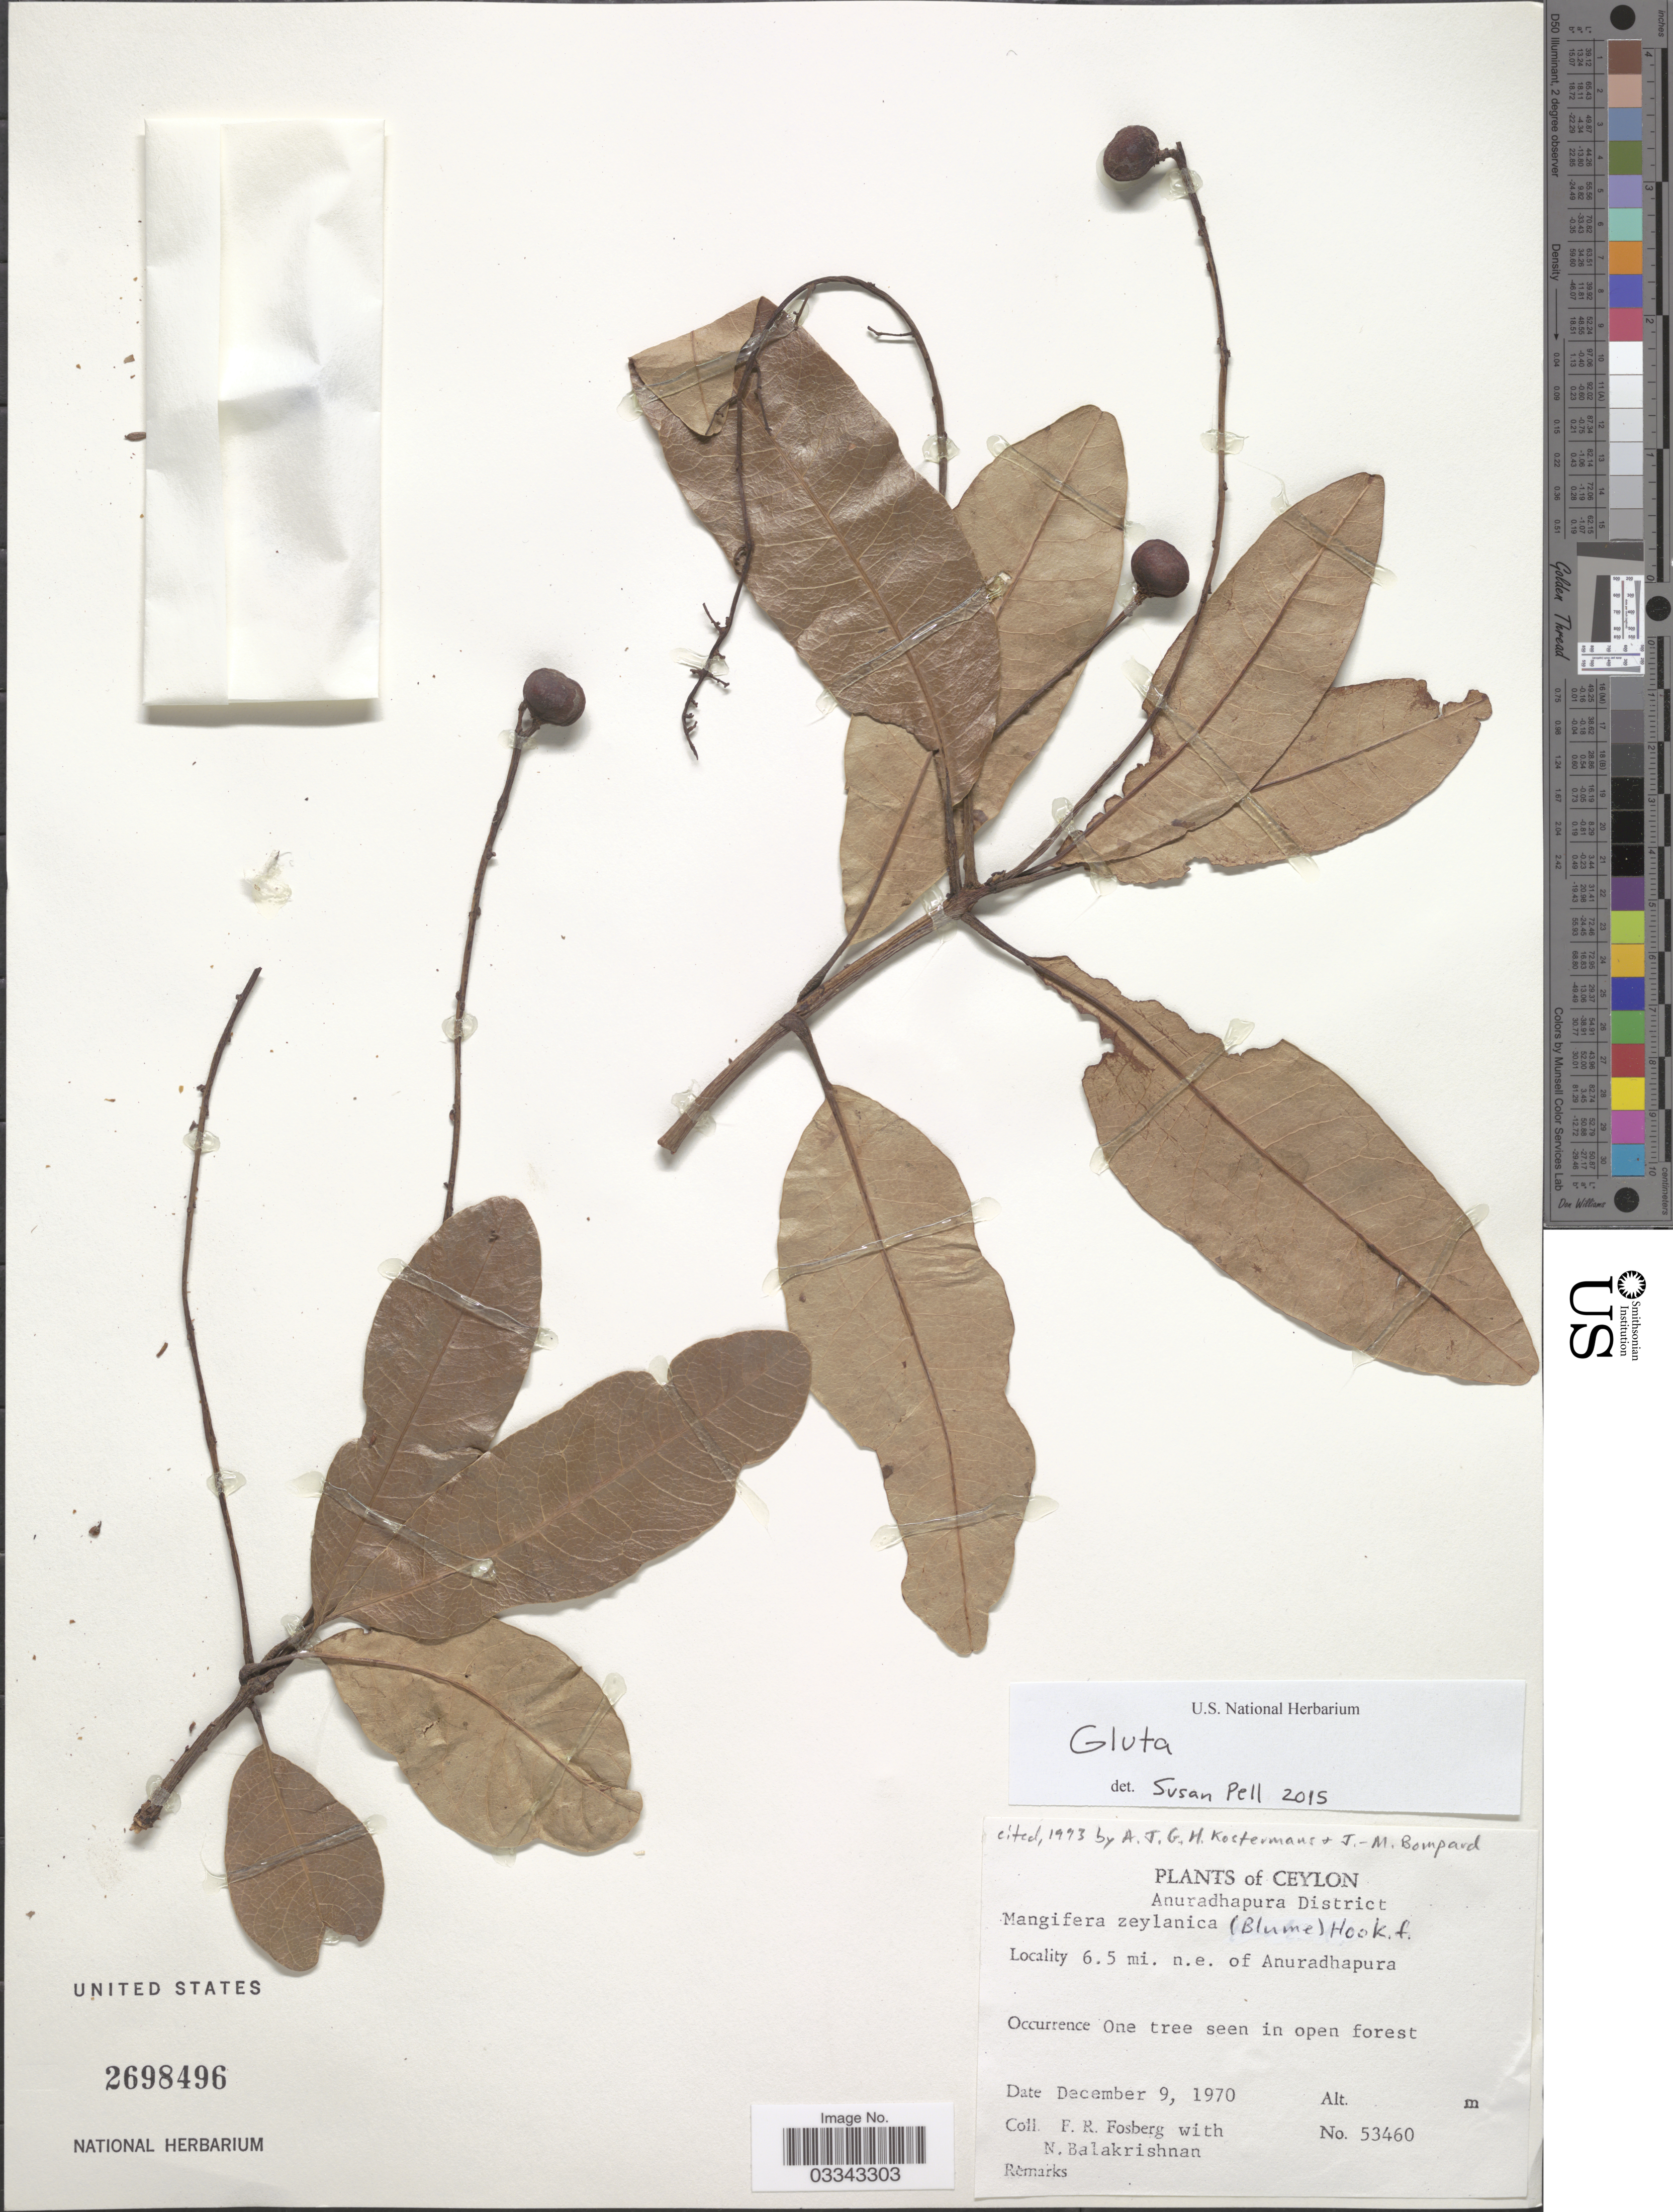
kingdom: Plantae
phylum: Tracheophyta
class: Magnoliopsida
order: Sapindales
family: Anacardiaceae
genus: Gluta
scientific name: Gluta sp.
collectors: F. R. Fosberg & N. Balakrishnan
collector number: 53460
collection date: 1970-12-09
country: Sri Lanka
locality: Ceylon. Anuradhapura District. 6.5 mi. n.e. of Anuradhapura.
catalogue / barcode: US 2698496